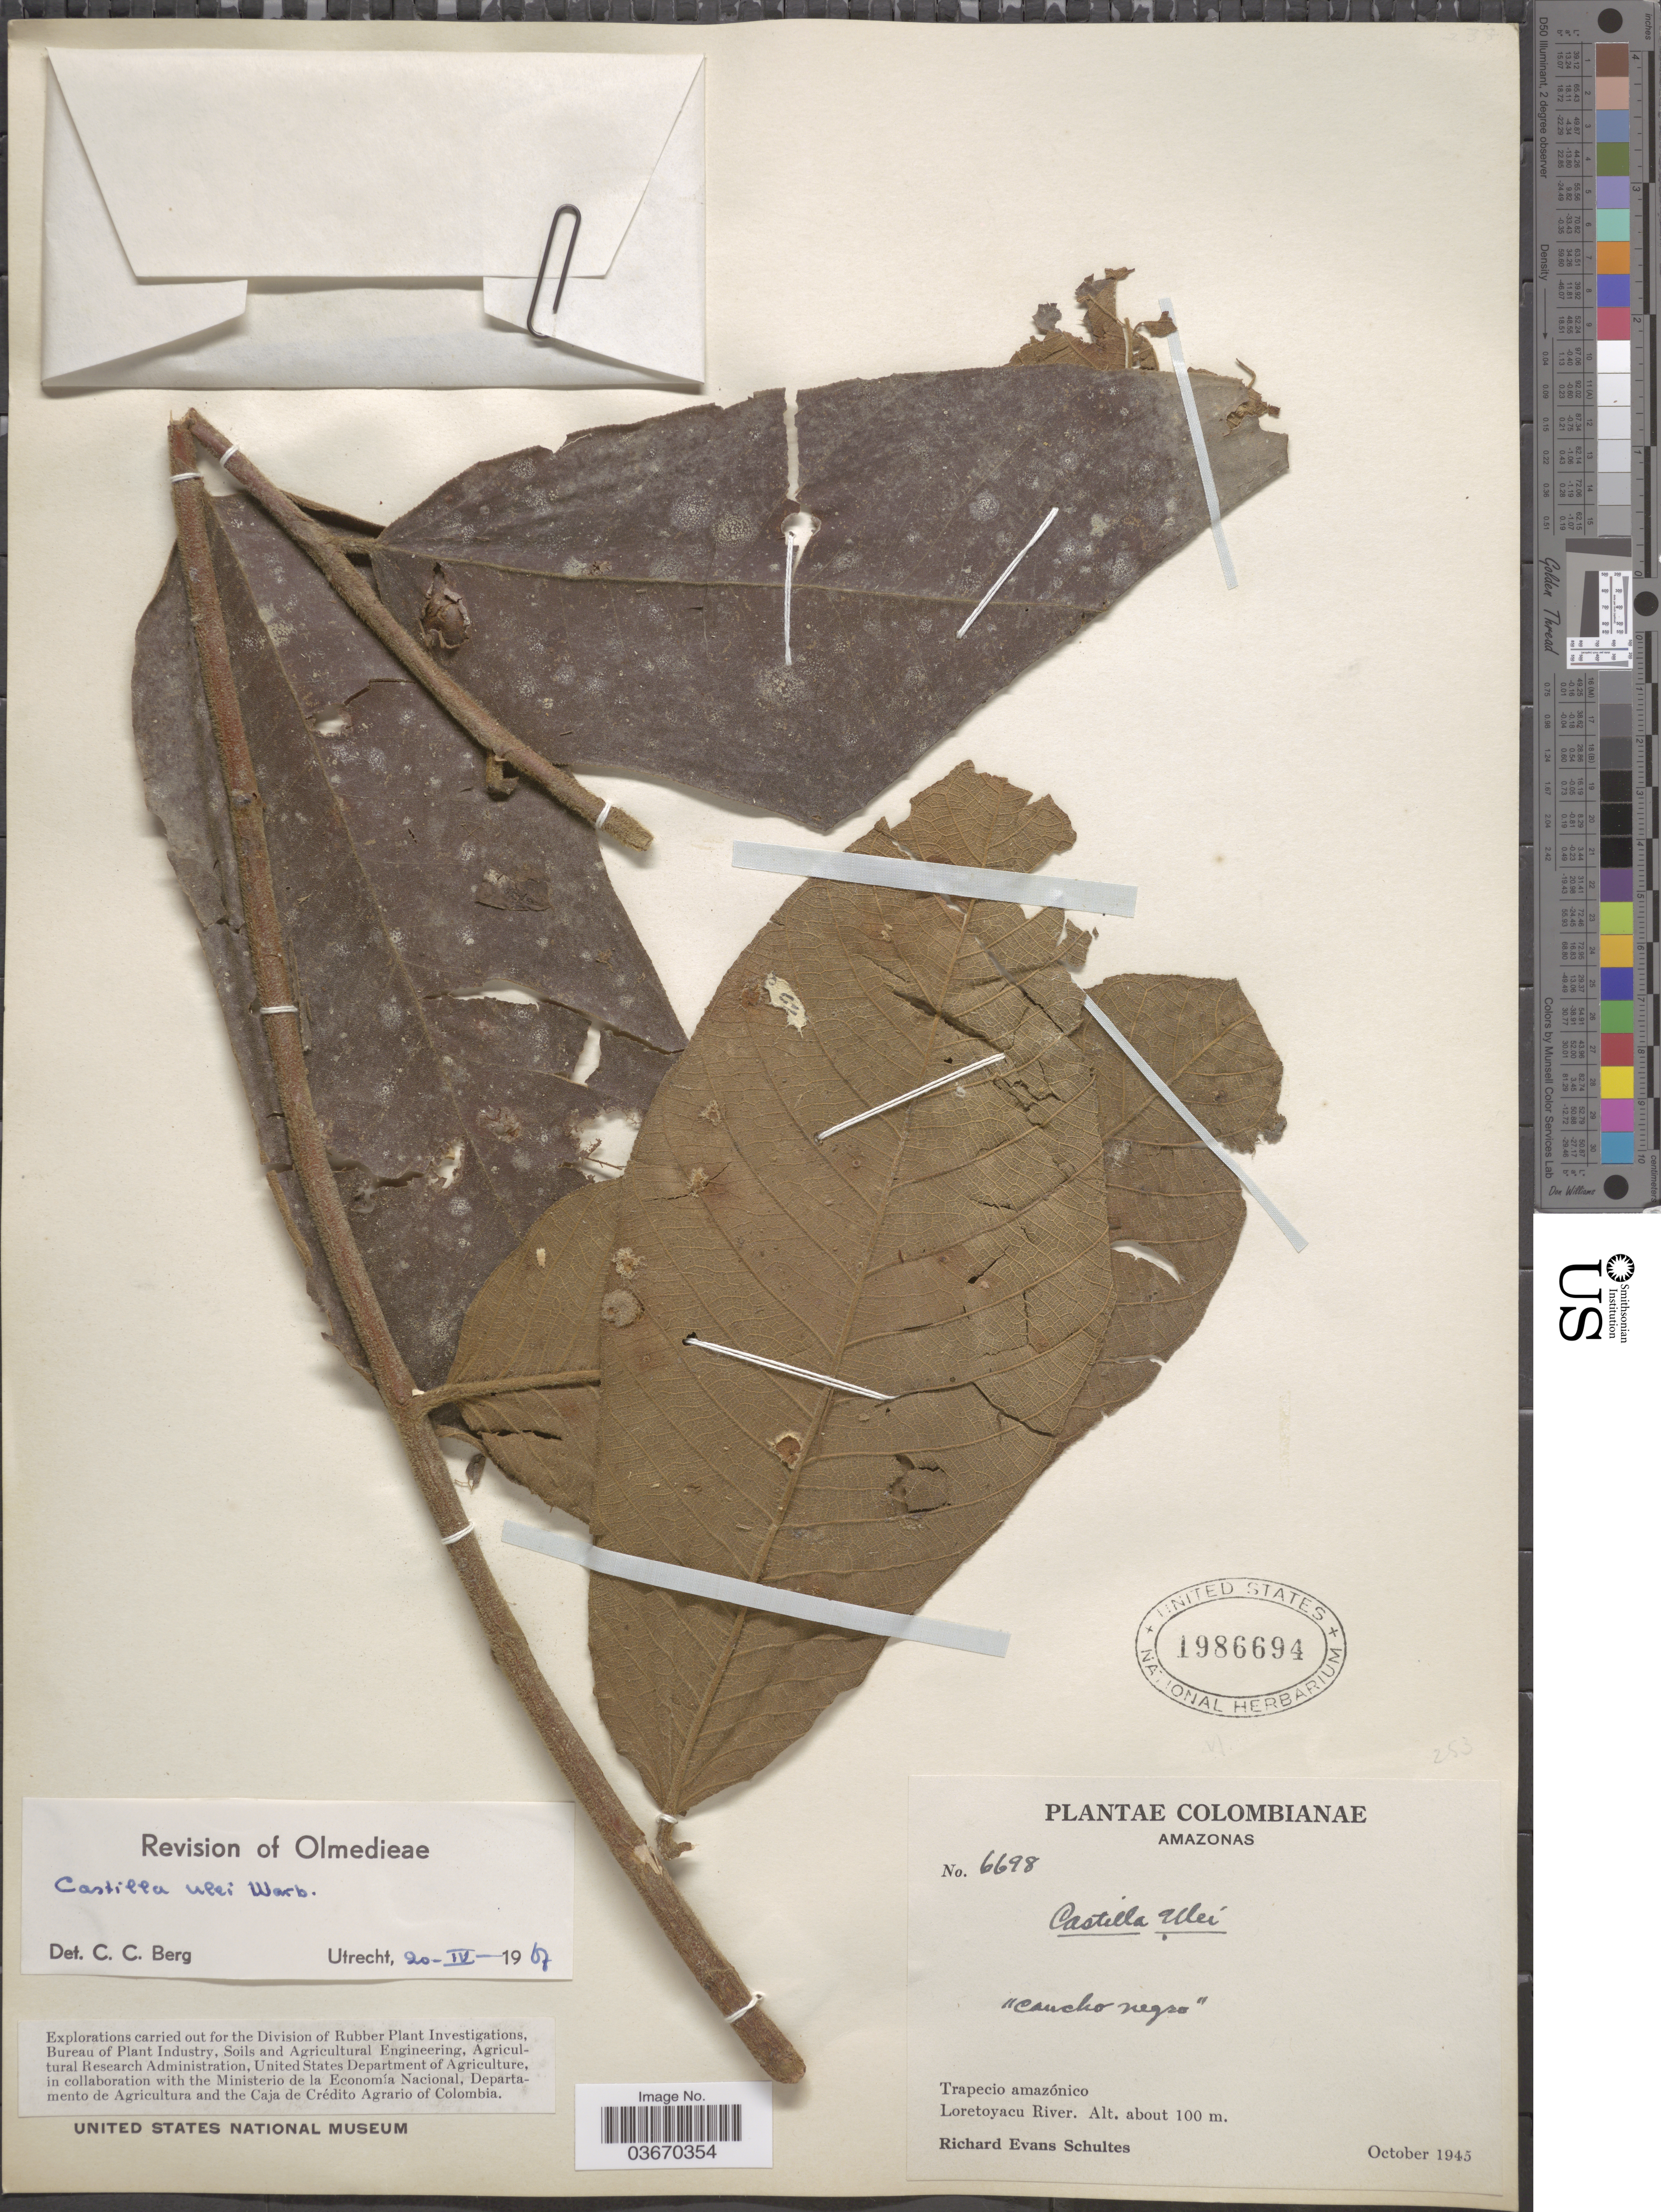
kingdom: Plantae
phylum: Tracheophyta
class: Magnoliopsida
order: Rosales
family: Moraceae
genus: Castilla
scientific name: Castilla ulei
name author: Warb.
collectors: R. E. Schultes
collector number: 6698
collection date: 1945-10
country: Colombia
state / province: Amazônas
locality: Trapecio amazónico. Loretoyacu River.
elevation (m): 100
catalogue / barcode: US 1986694